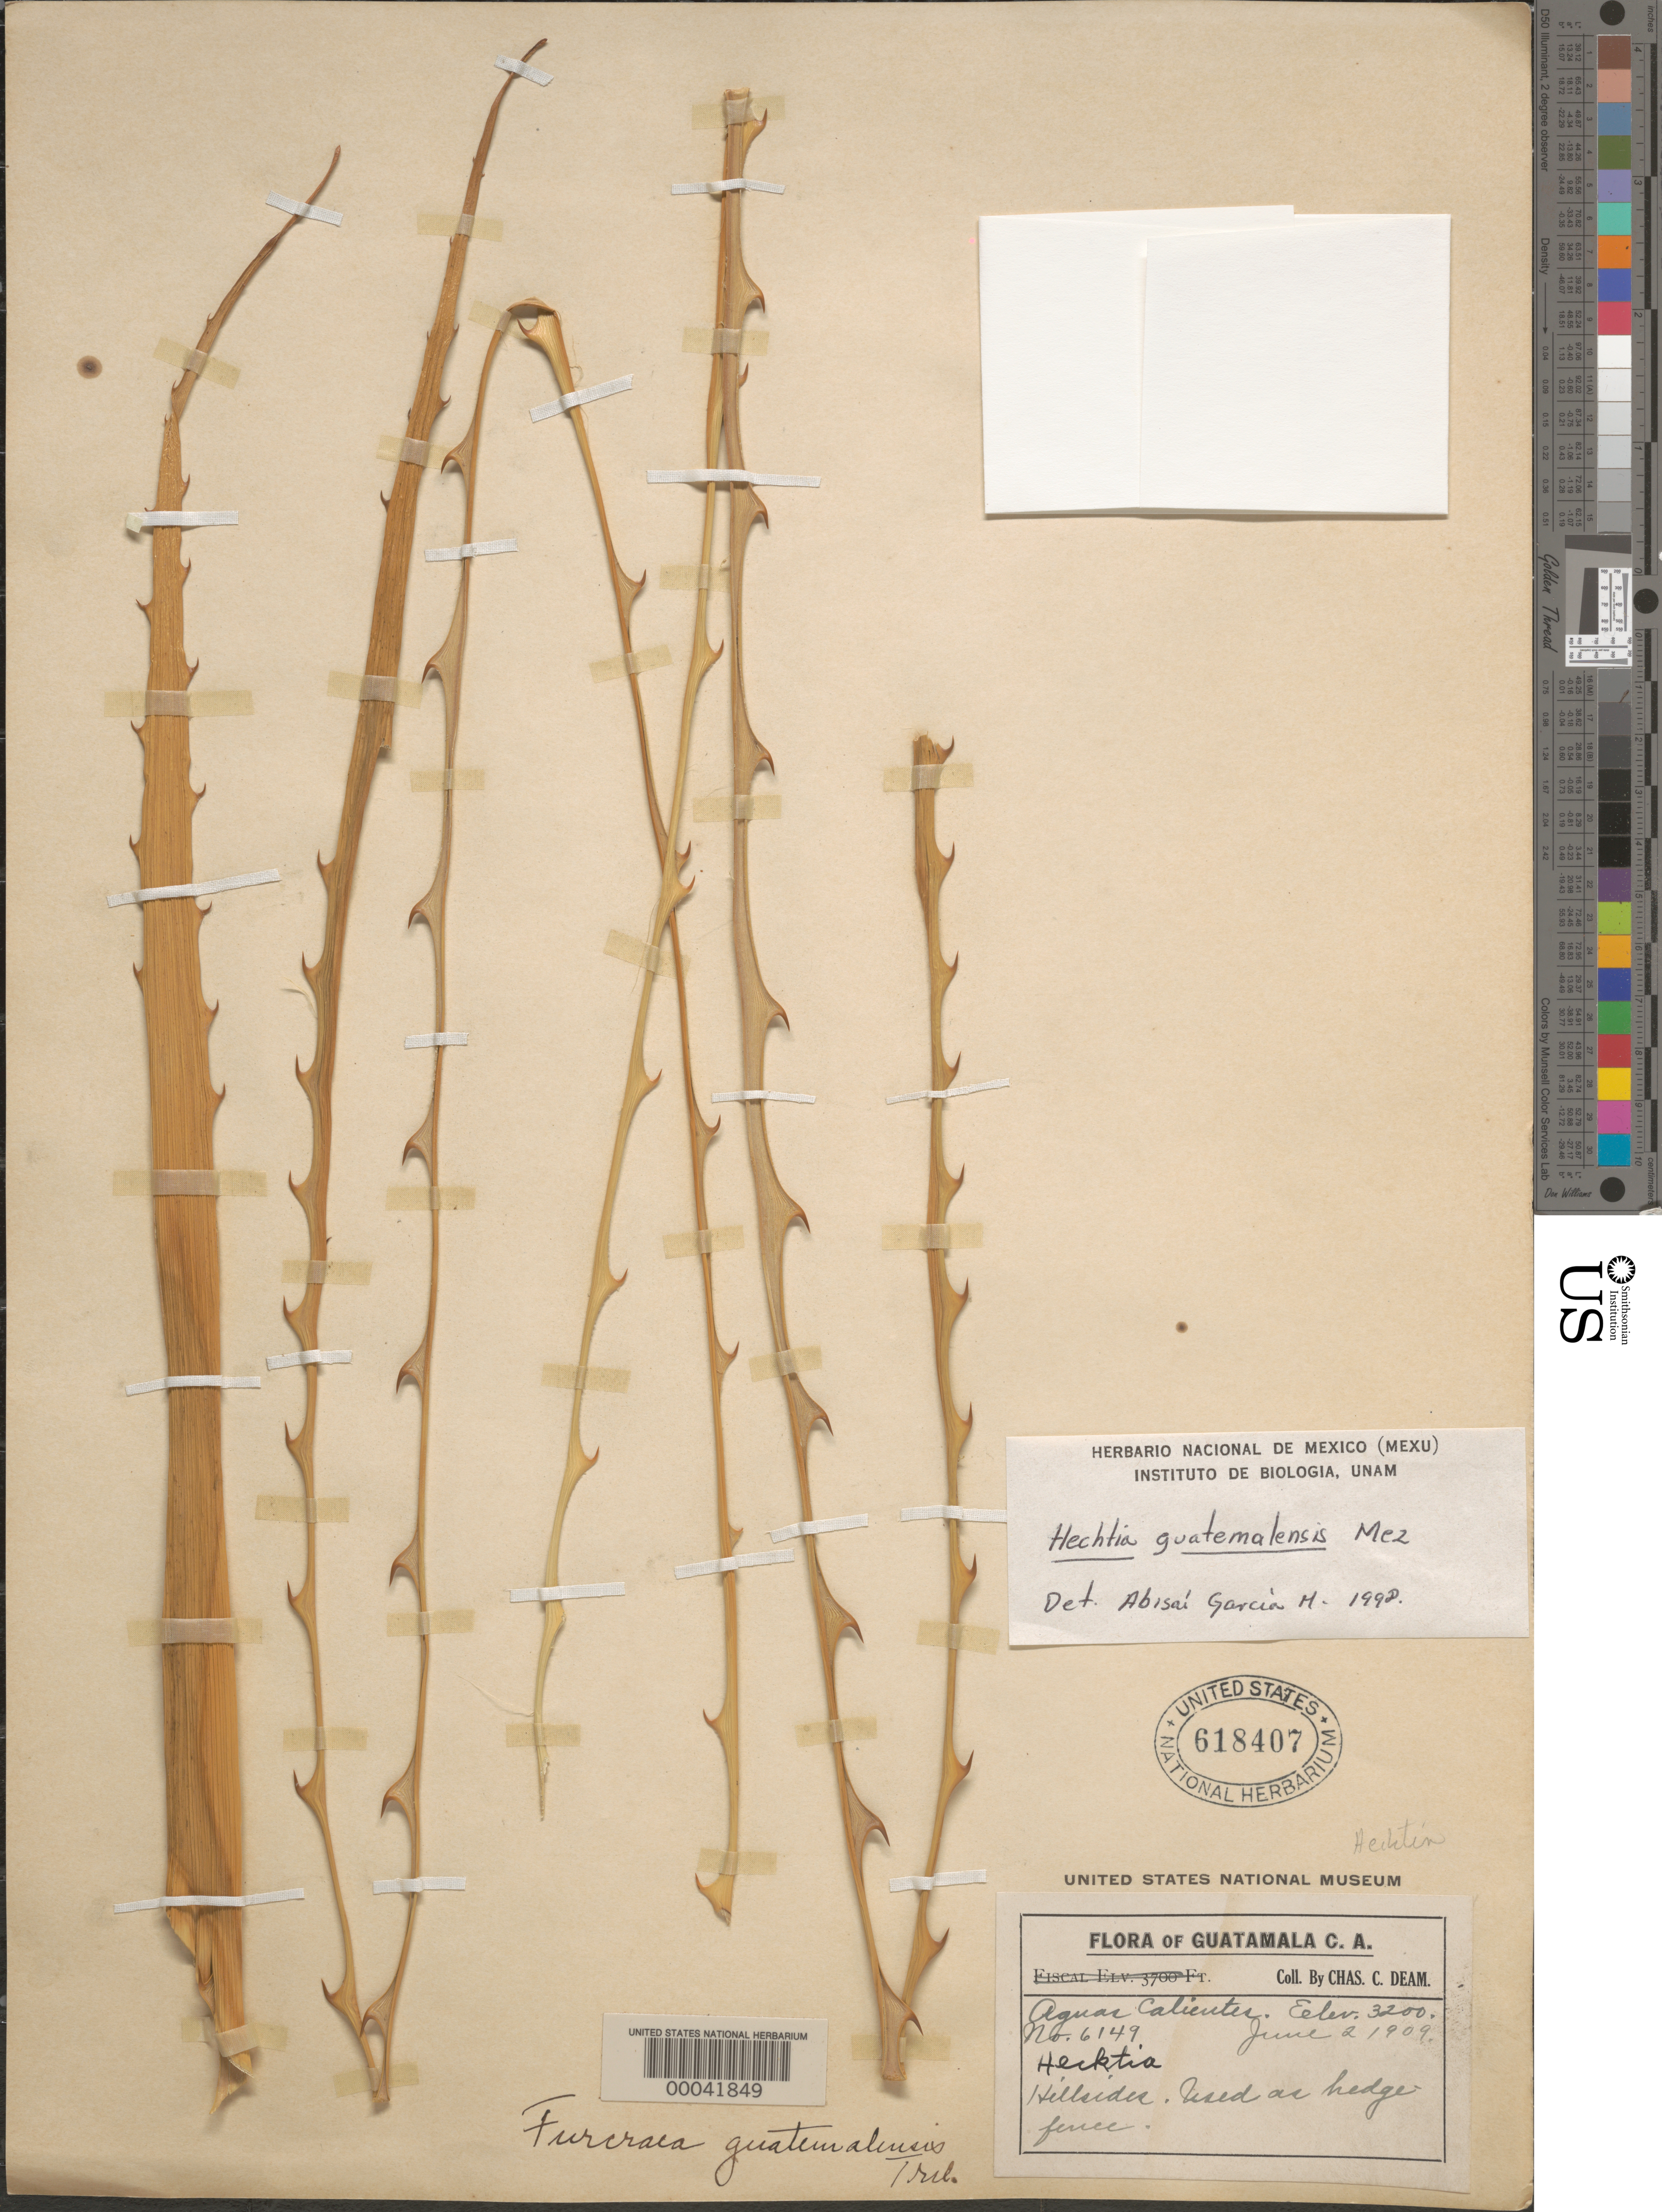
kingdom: Plantae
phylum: Tracheophyta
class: Liliopsida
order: Poales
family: Bromeliaceae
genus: Hechtia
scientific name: Hechtia guatemalensis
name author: Mez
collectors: C. C. Deam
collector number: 6149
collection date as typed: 02 Jun 1909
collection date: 1909-06-02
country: Guatemala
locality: Aguas calientes, hecktia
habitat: Hillsides, used as hedge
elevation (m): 975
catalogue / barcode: US 618407